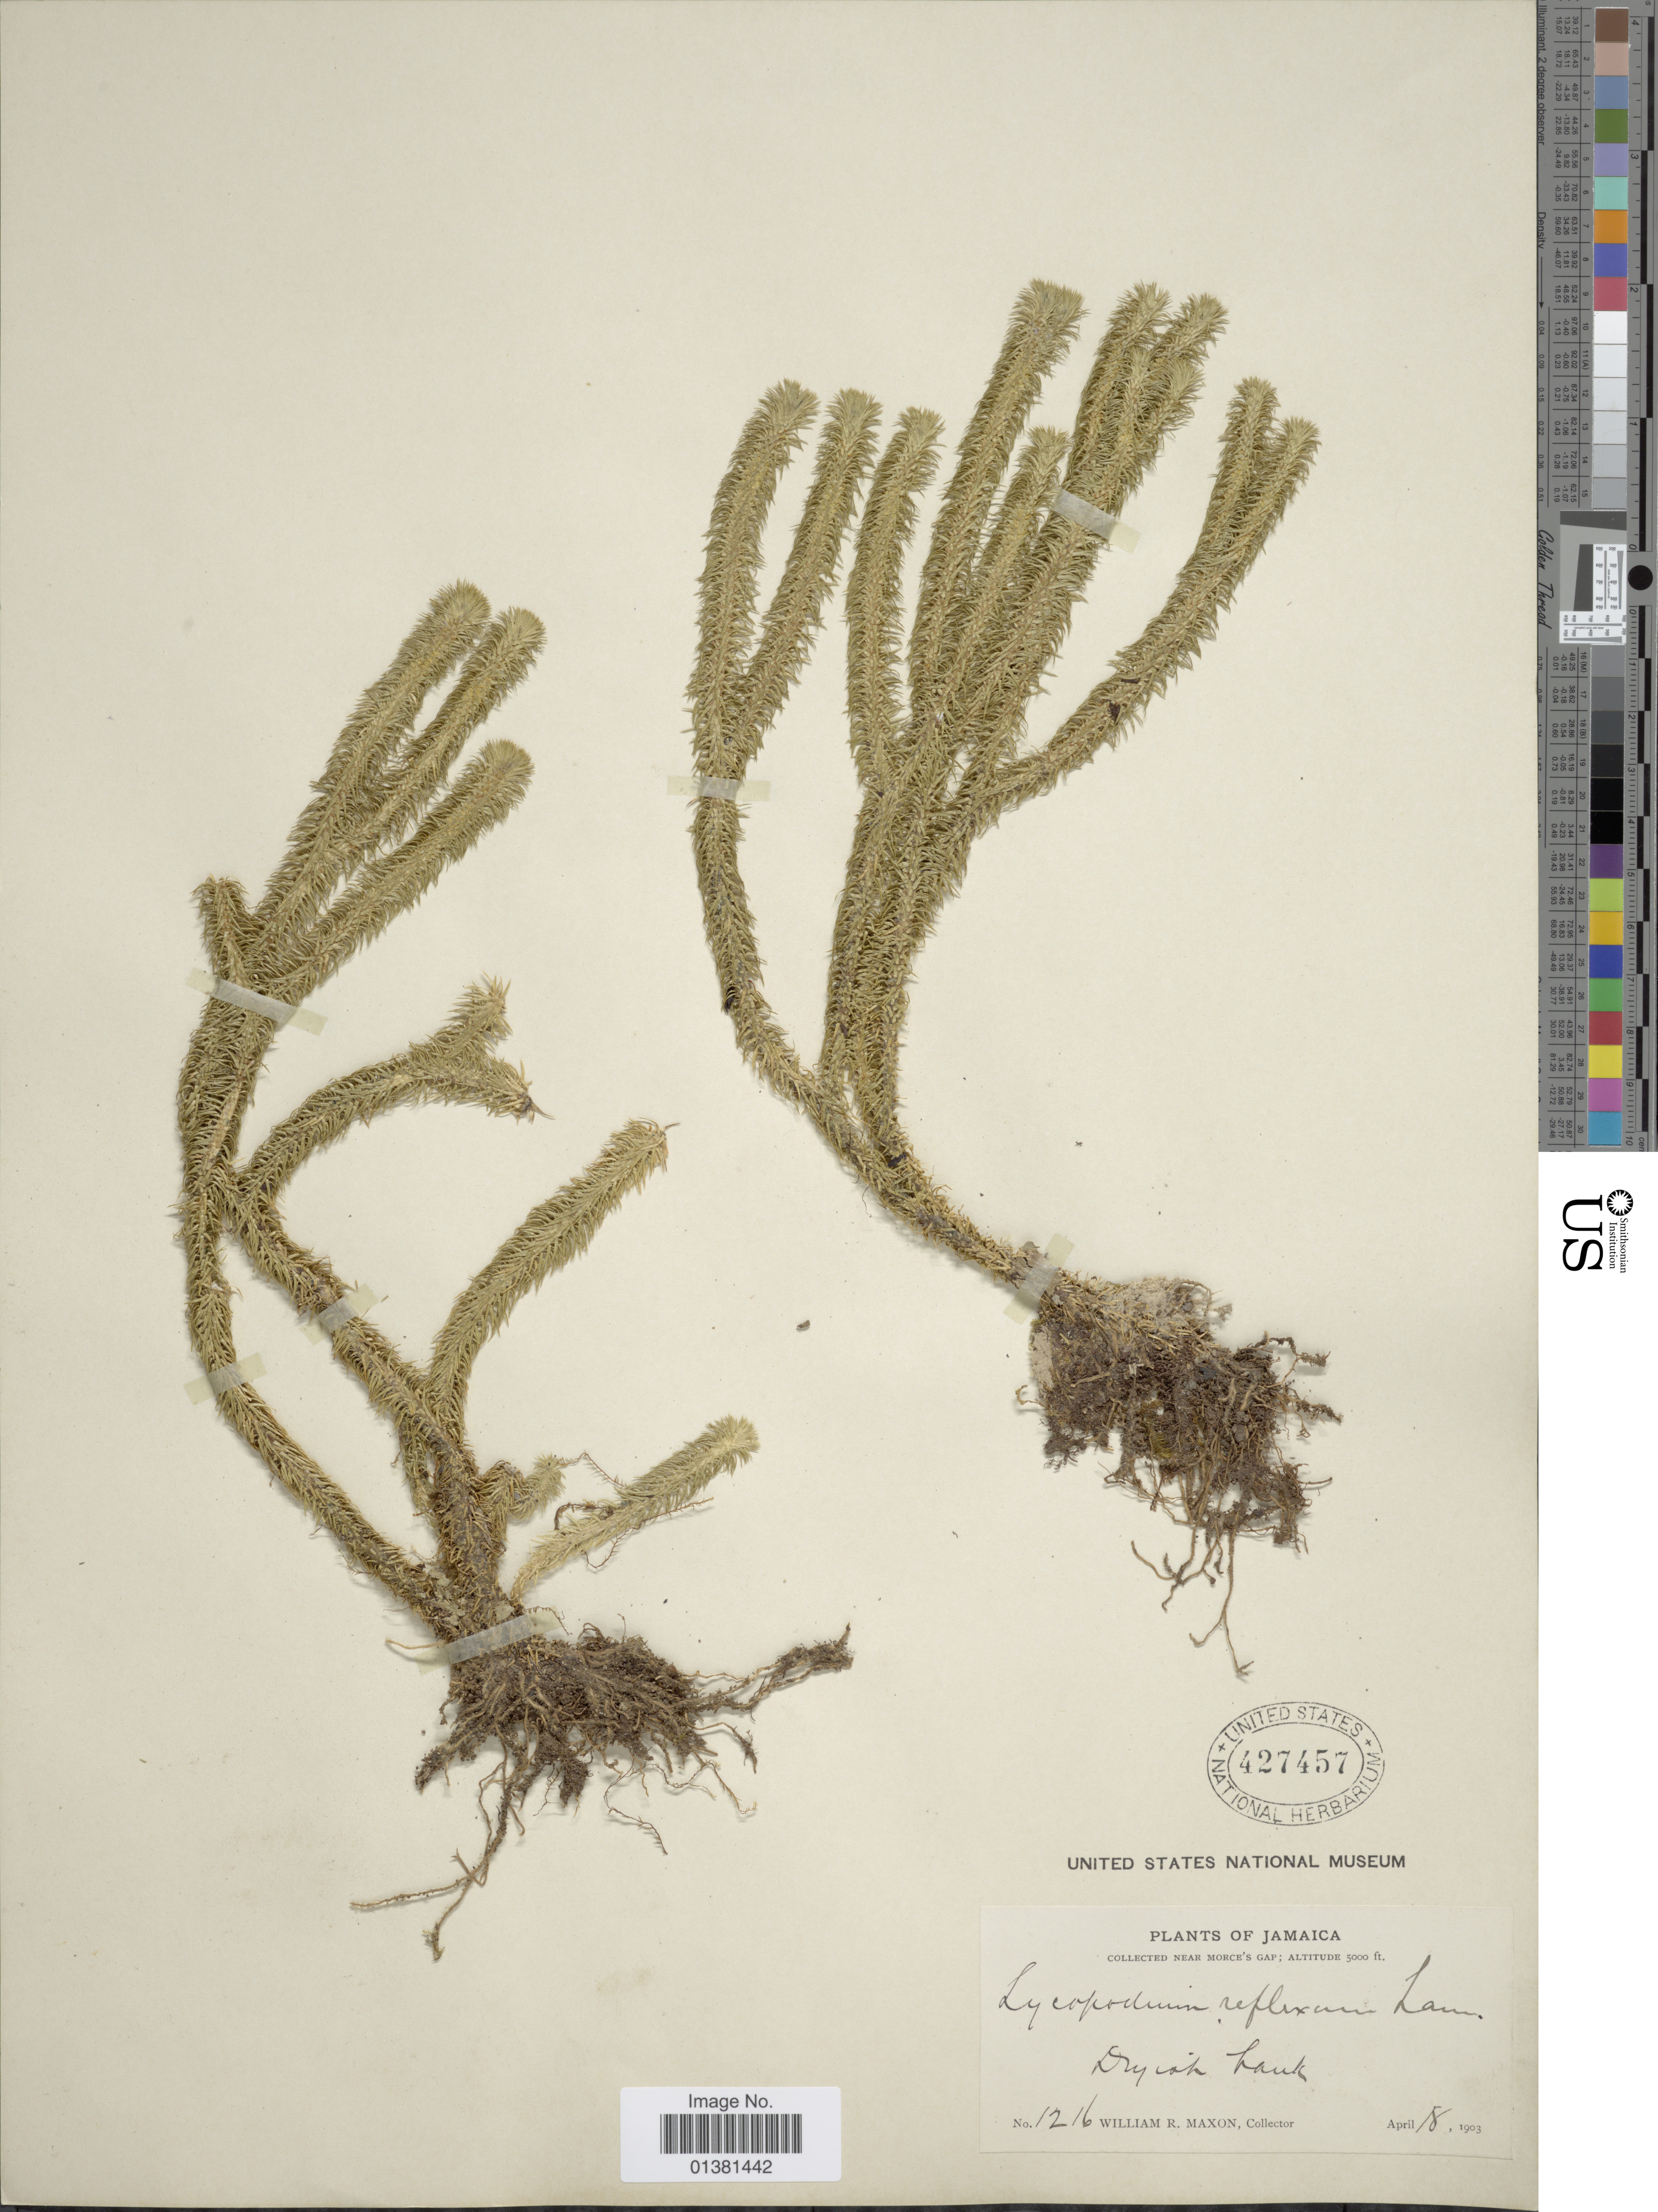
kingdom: Plantae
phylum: Tracheophyta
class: Lycopodiopsida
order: Lycopodiales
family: Lycopodiaceae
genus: Phlegmariurus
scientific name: Phlegmariurus reflexus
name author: (Lam.) B. Øllg.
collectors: W. R. Maxon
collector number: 1216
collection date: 1903-04-18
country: Jamaica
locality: Near Morce's Gap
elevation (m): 1524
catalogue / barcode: US 427457